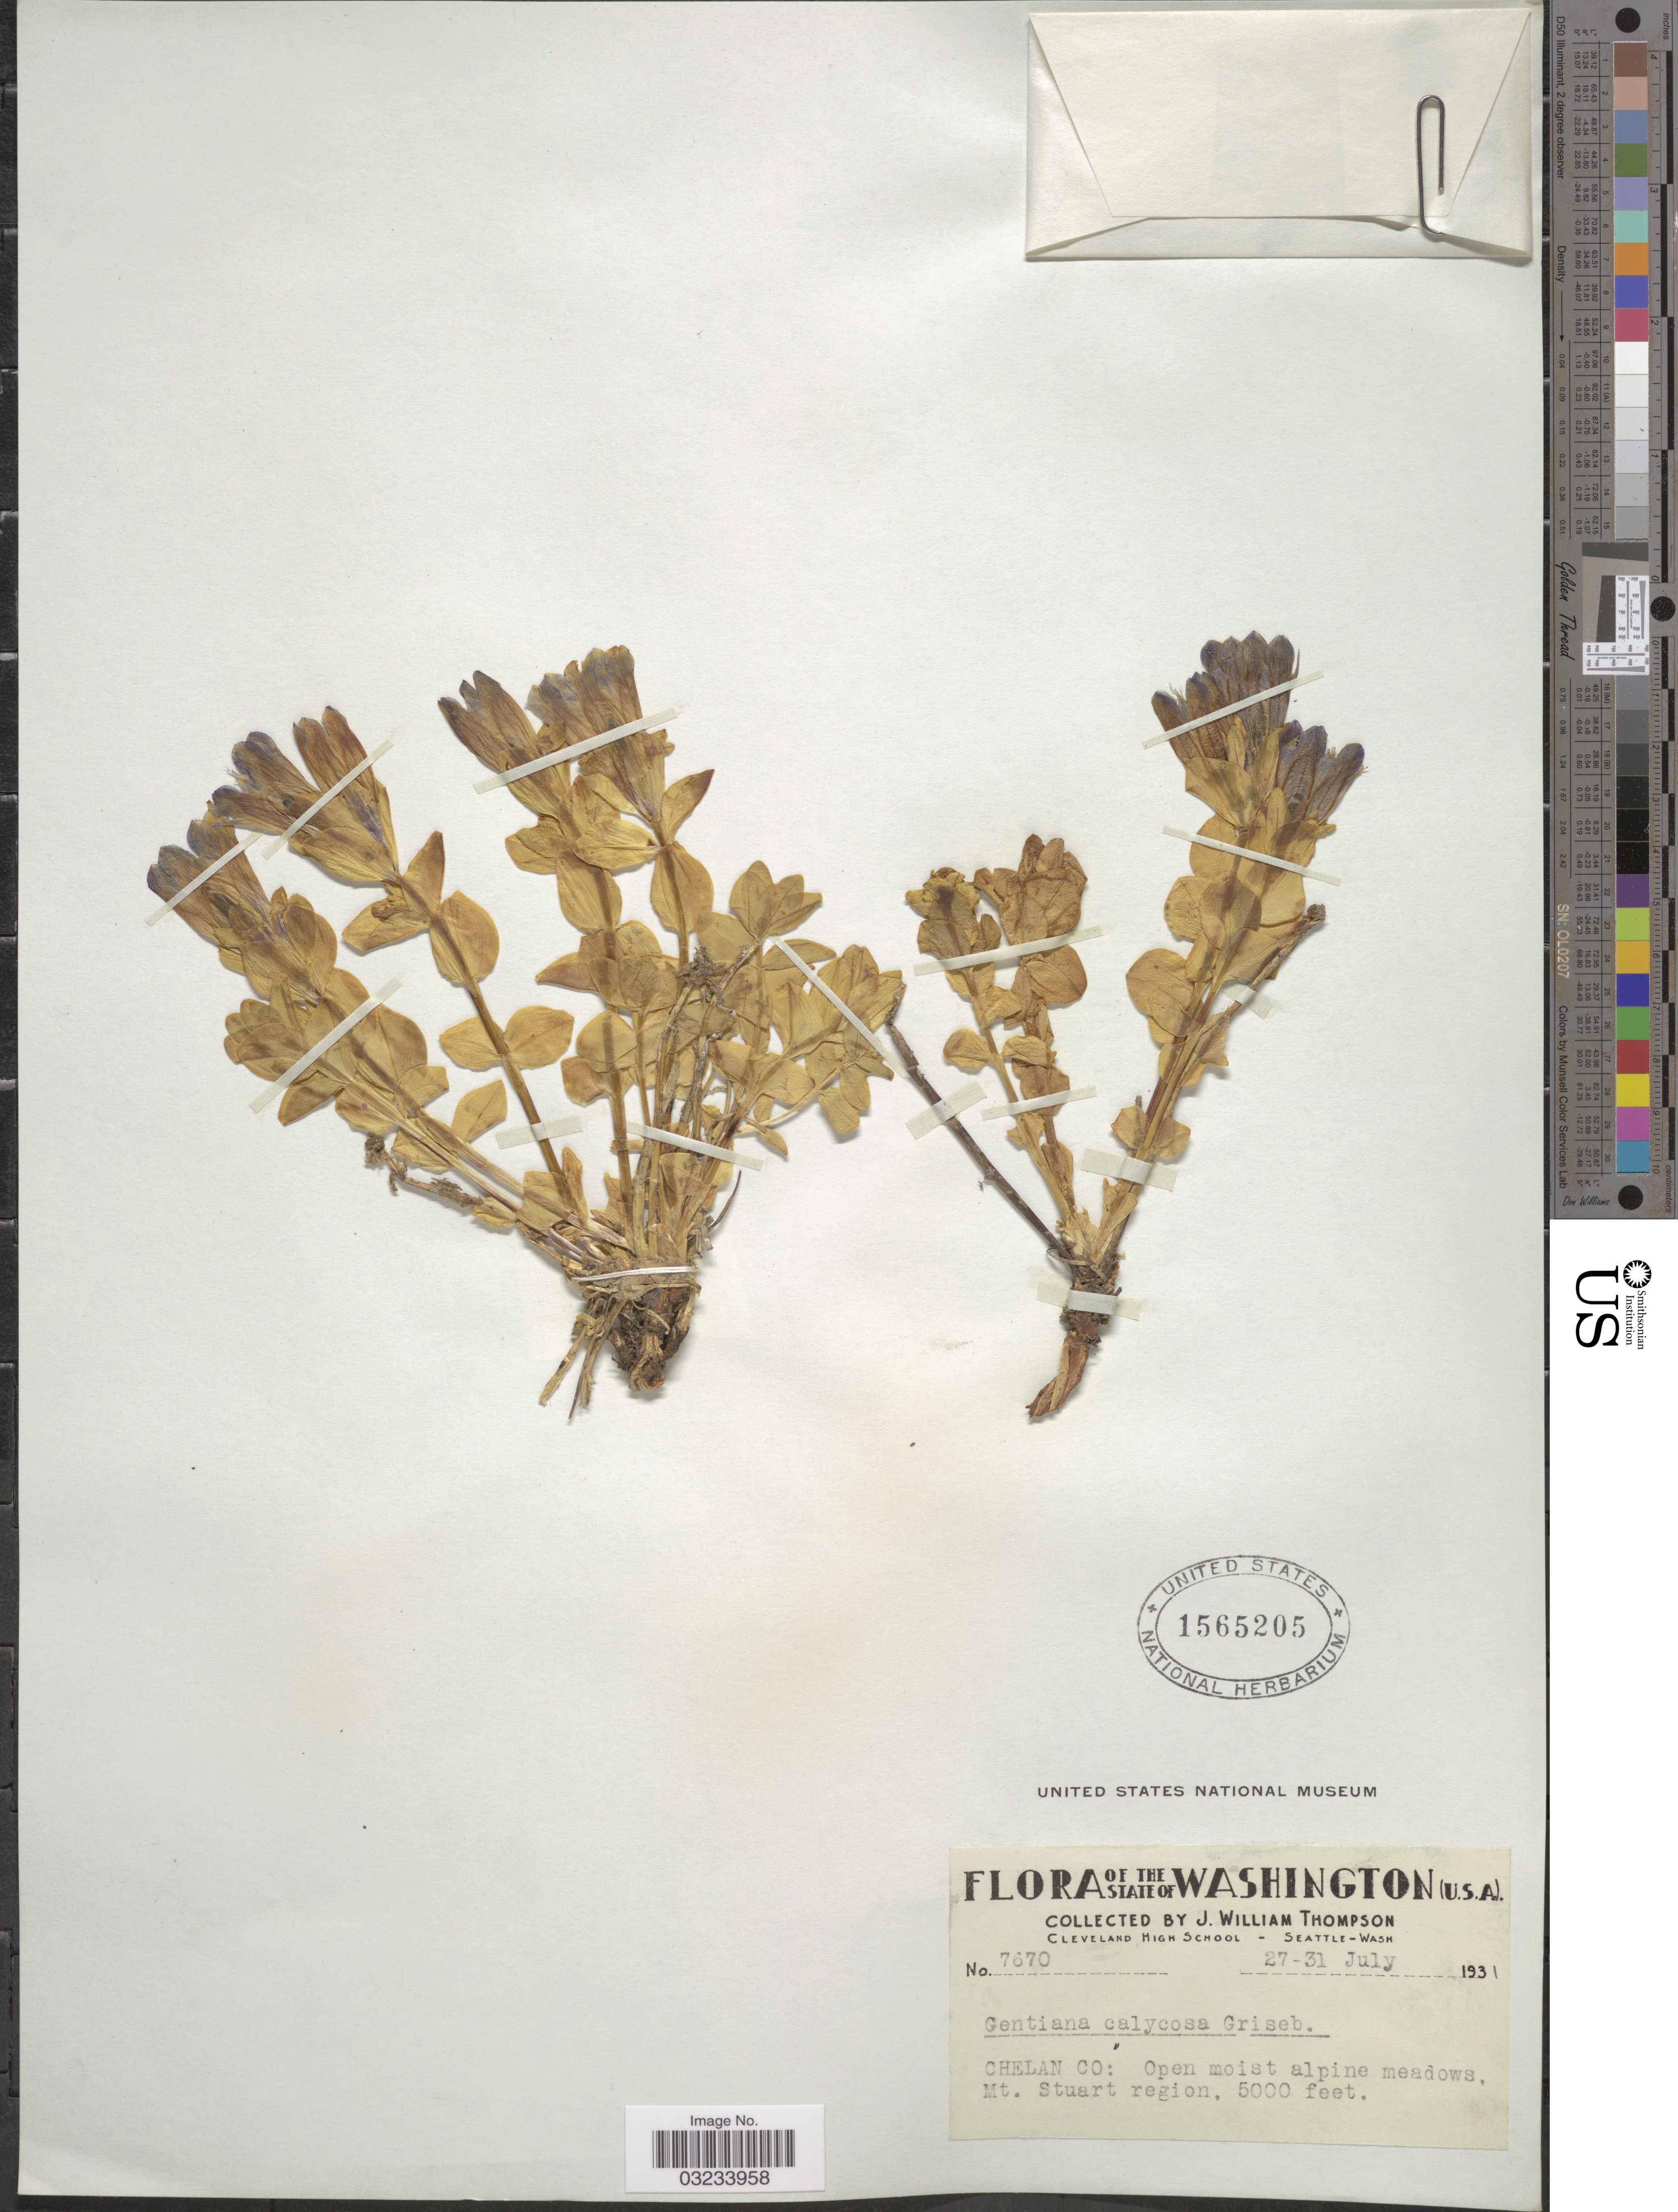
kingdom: Plantae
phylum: Tracheophyta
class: Magnoliopsida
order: Gentianales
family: Gentianaceae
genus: Gentiana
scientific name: Gentiana calycosa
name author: Griseb.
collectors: J. W. Thompson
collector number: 7670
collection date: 1931-07-27/1931-07-31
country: United States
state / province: Washington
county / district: Chelan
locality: Chelan Co: Open moist alpine meadows, Mt. Stuart region.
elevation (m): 1524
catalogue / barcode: US 1565205